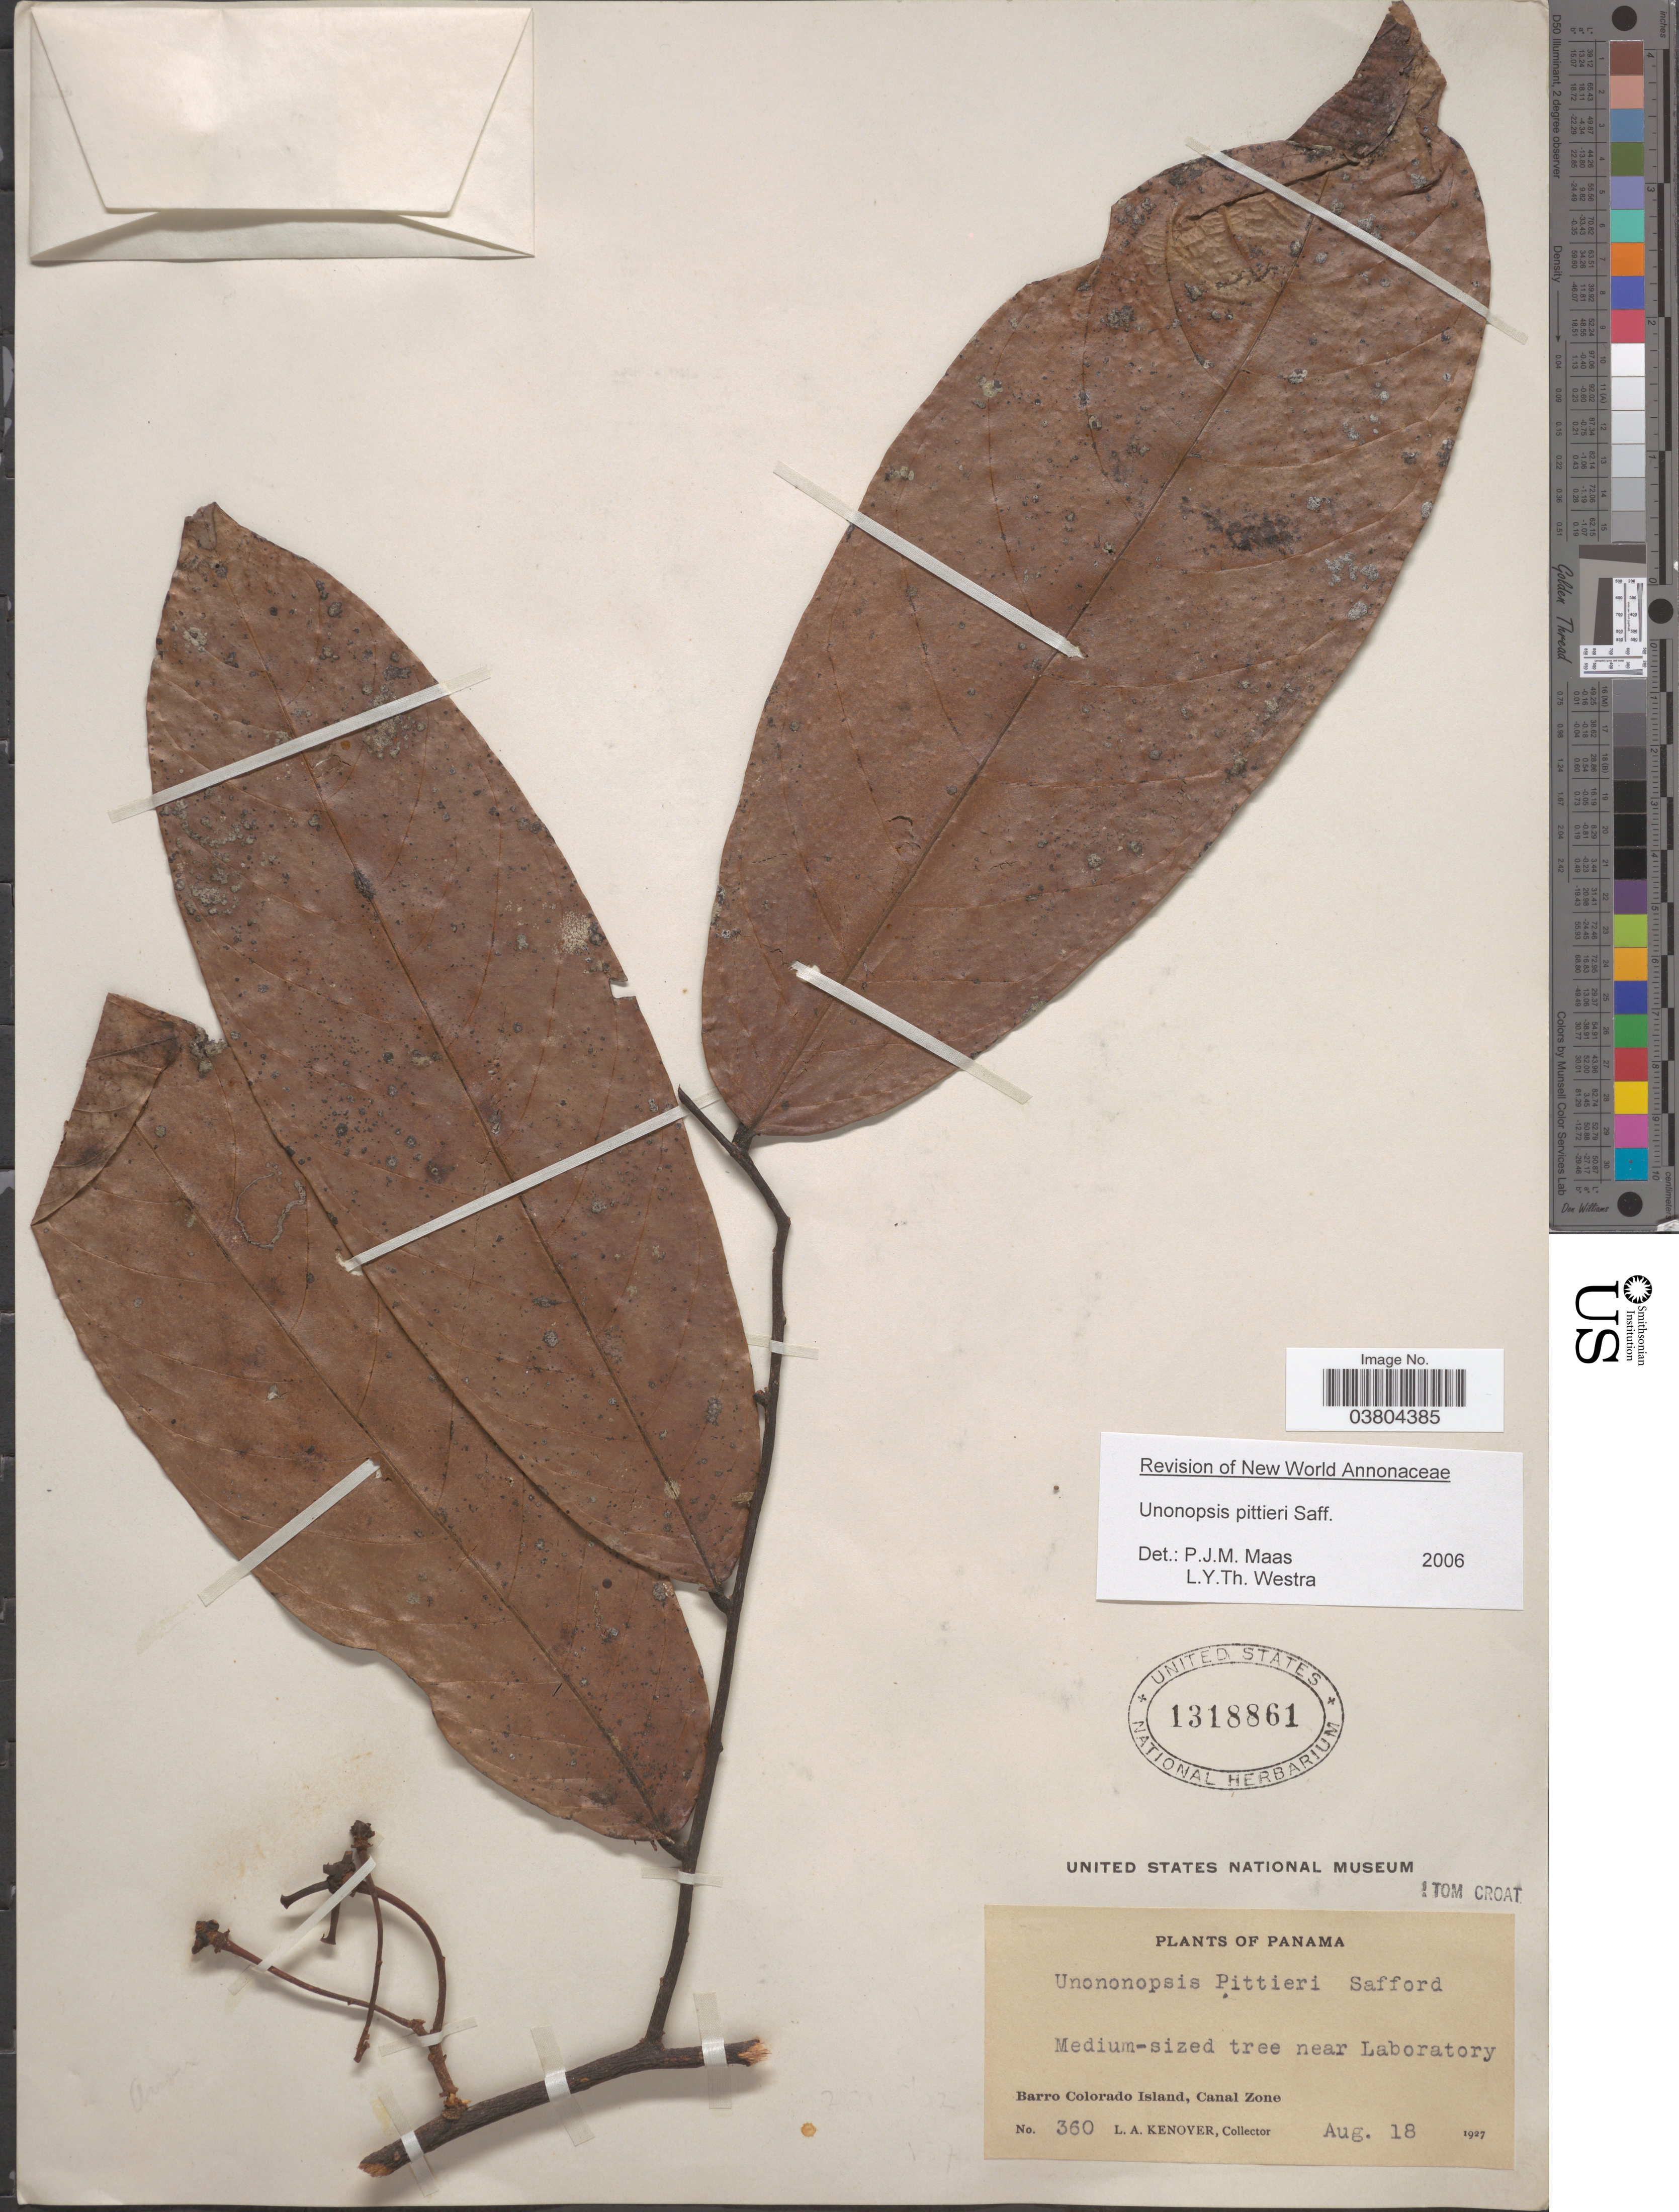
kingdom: Plantae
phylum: Tracheophyta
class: Magnoliopsida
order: Magnoliales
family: Annonaceae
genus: Unonopsis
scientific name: Unonopsis pittieri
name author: Saff.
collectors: L. Kenover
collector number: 360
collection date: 1927-08-18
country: Panama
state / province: Panamá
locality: Near Laboratory. Barro Colorado Island, Canal Zone.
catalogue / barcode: US 1318861